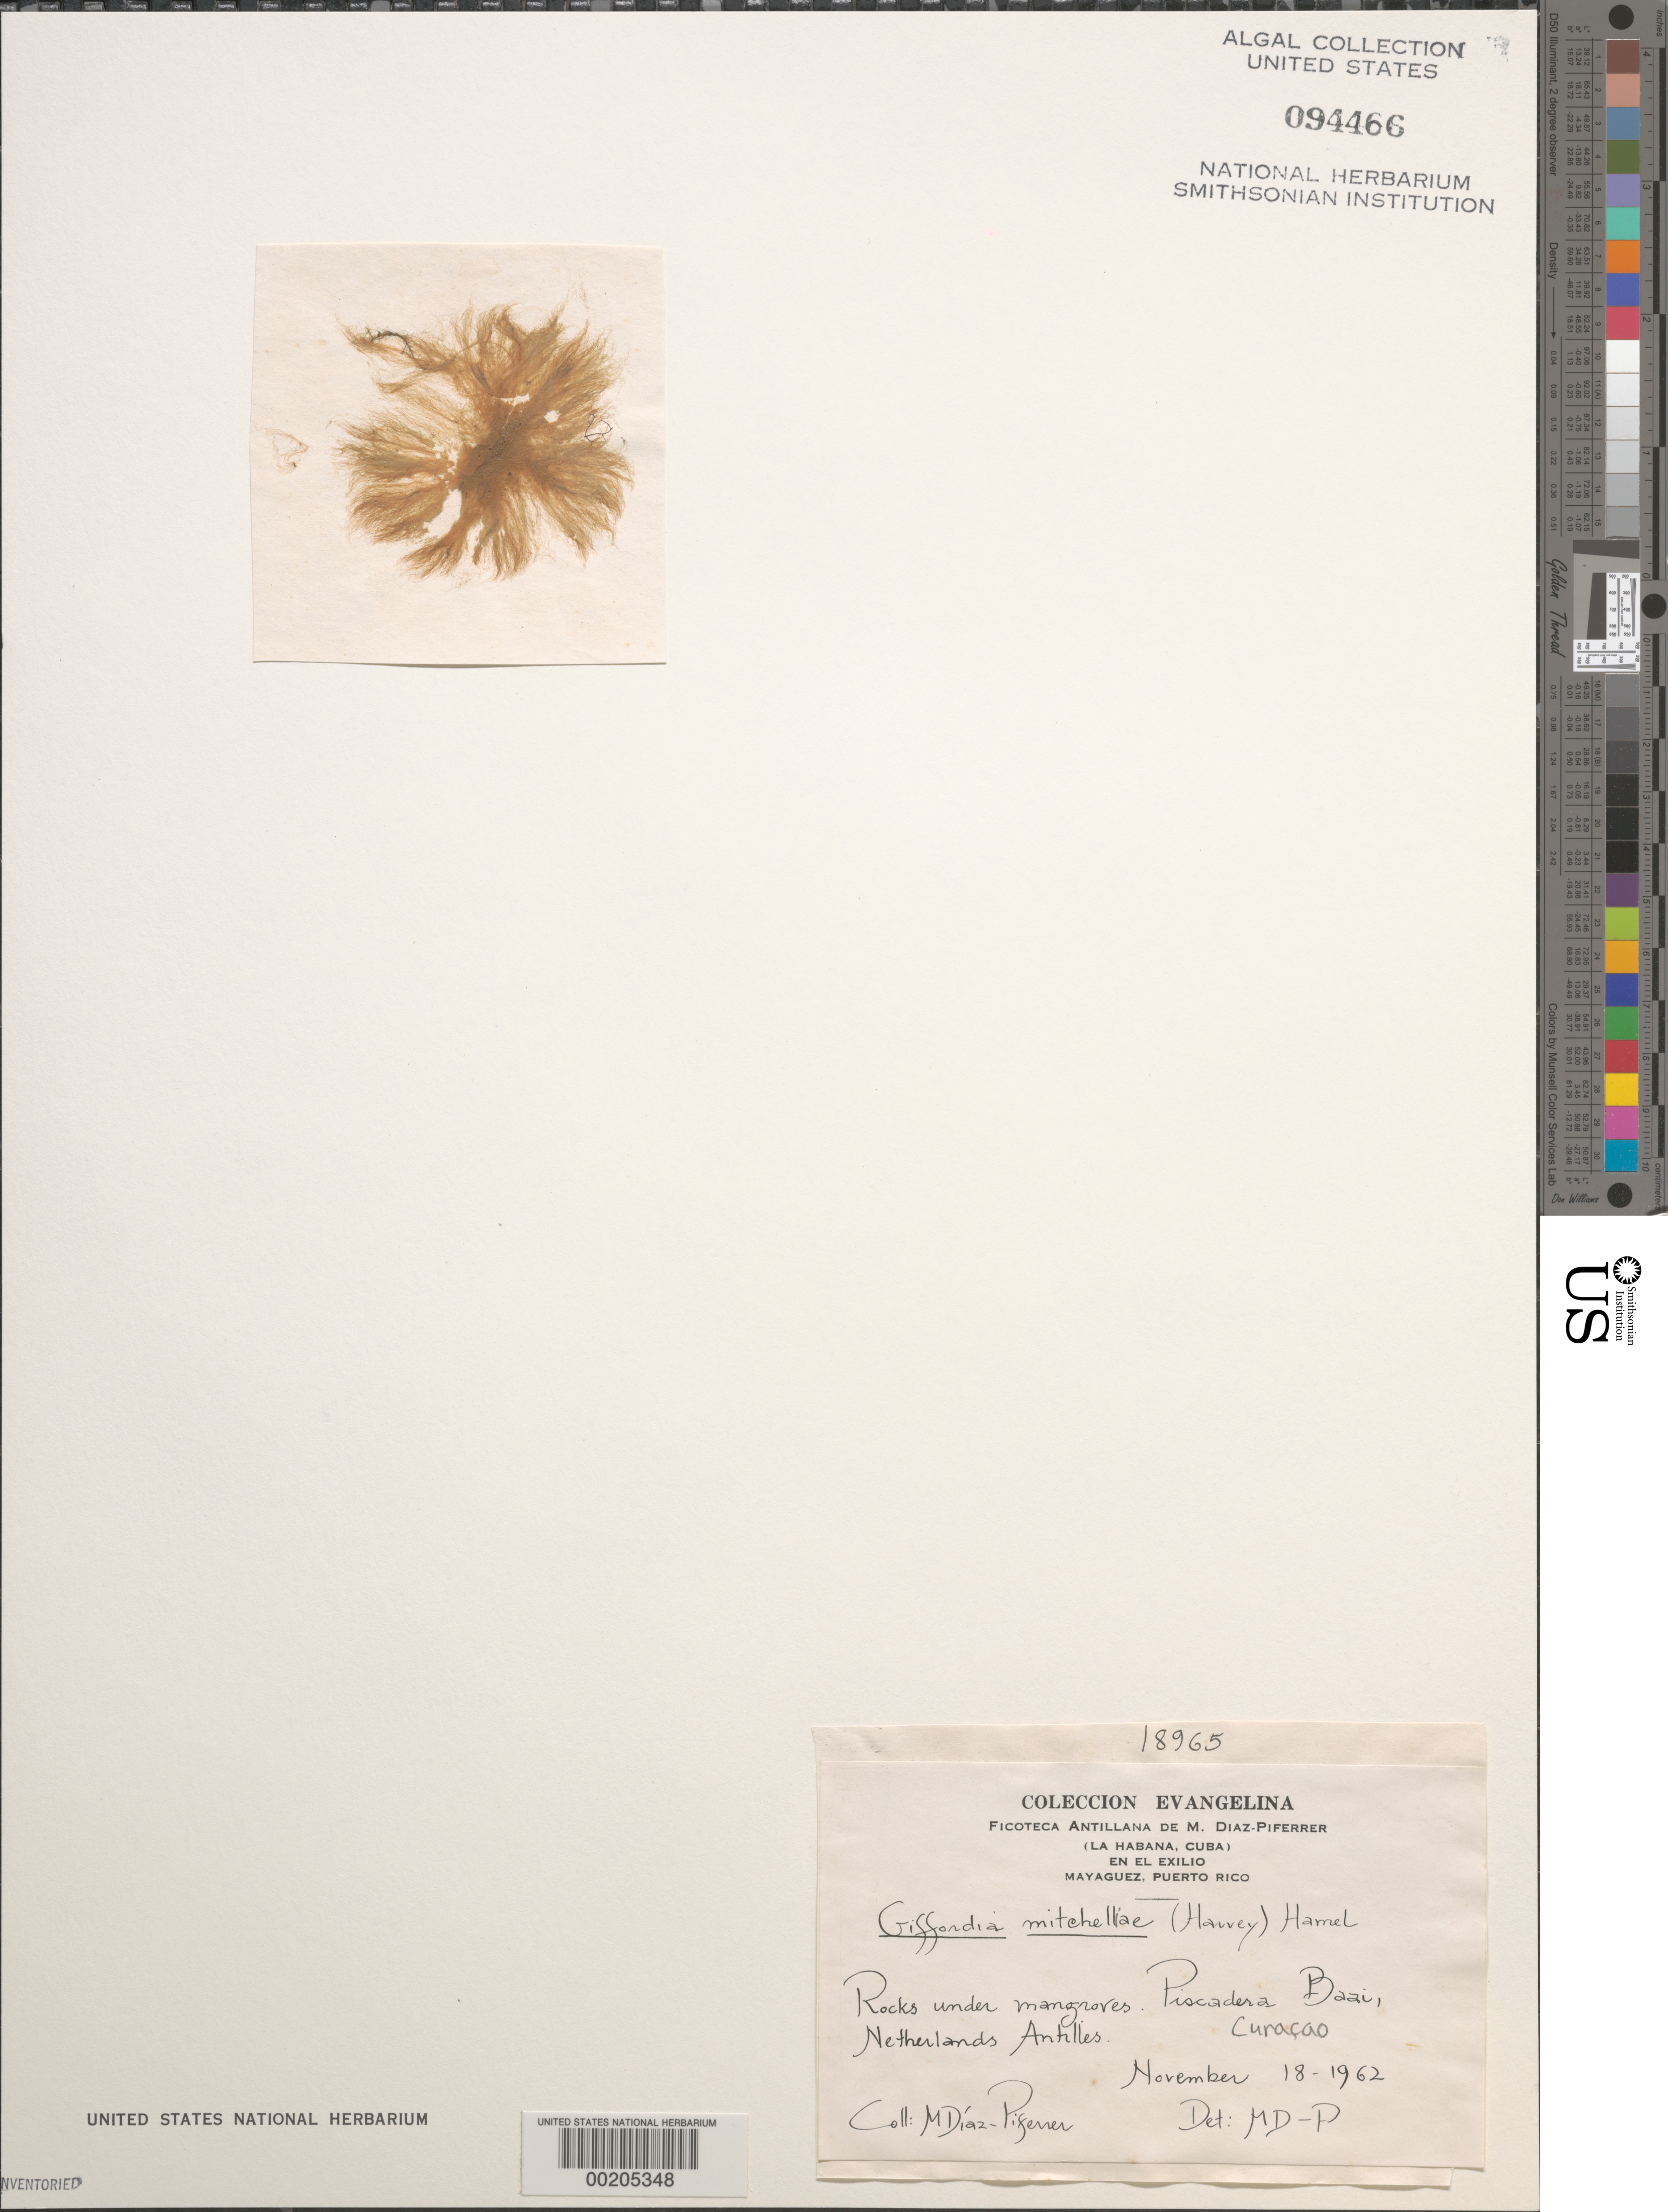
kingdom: Chromista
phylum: Ochrophyta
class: Phaeophyceae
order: Ectocarpales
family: Acinetosporaceae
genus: Feldmannia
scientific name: Feldmannia mitchelliae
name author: (Harv.) H.-S. Kim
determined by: Algae name updating Project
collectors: M. Diaz-Piferrer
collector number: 18965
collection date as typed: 18 Nov 1962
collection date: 1962-11-18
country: Curaçao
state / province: ABC Islands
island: Curaçao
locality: Piscadera Baai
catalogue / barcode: US 94466